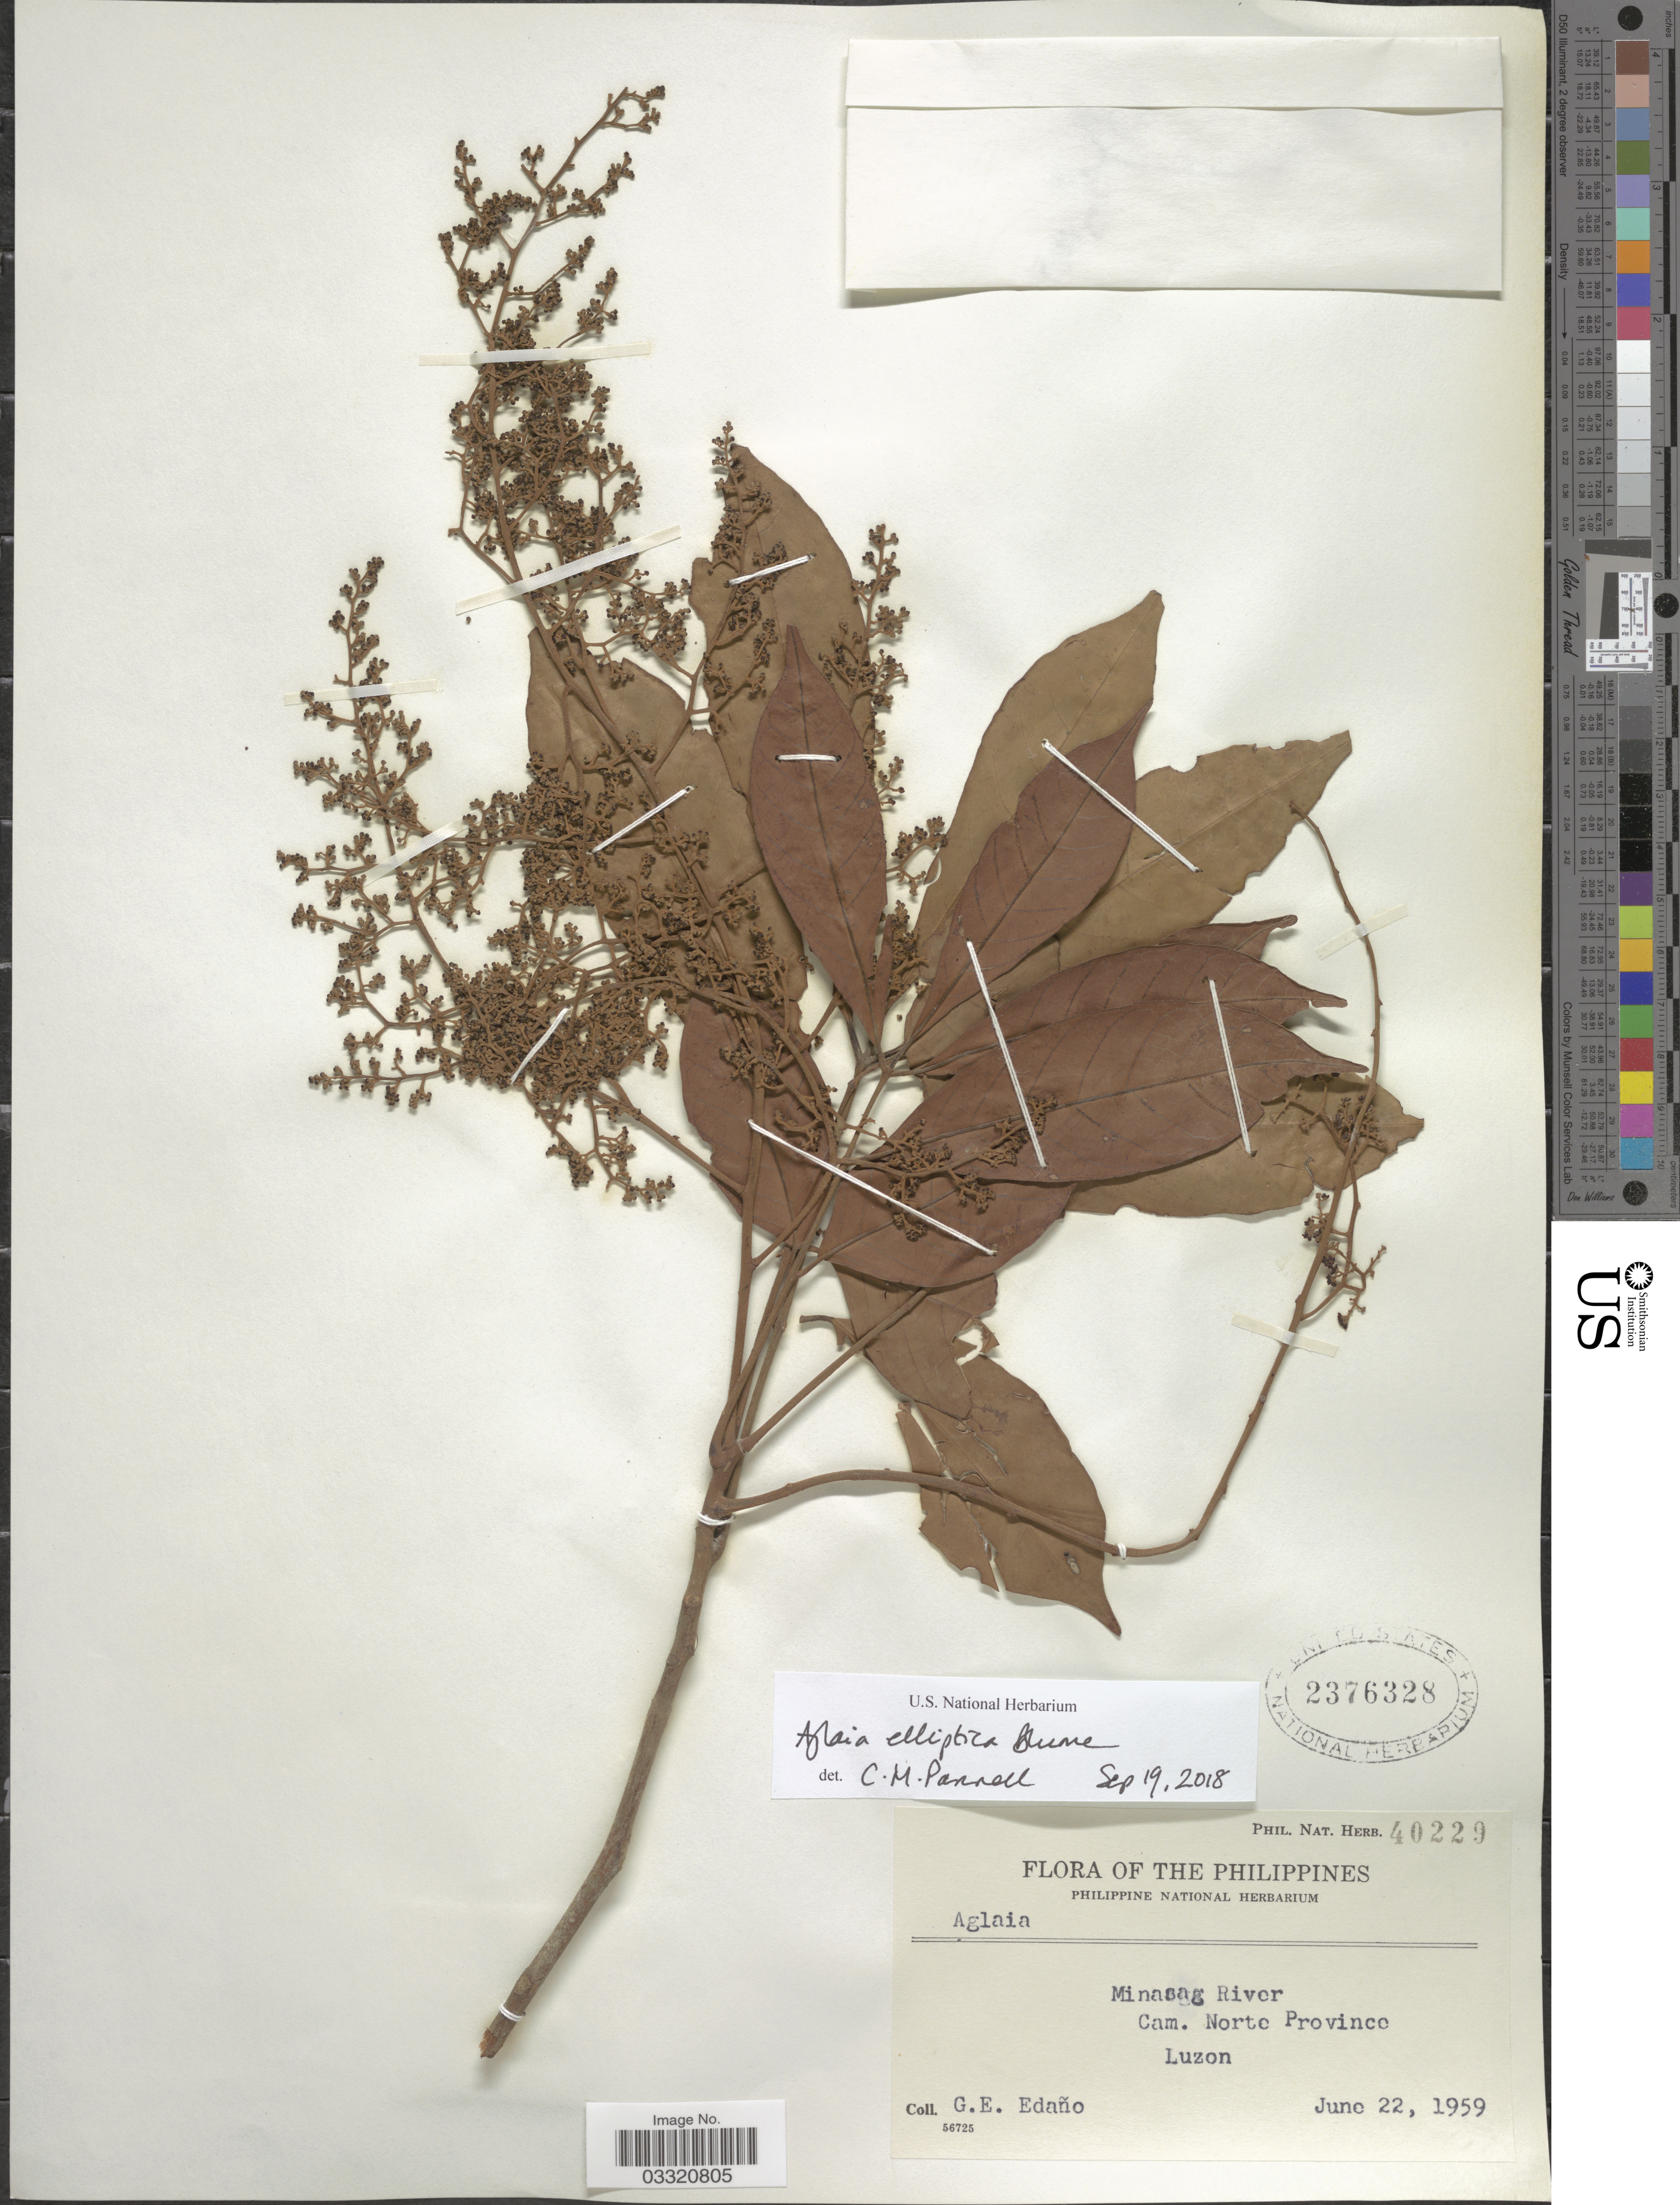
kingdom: Plantae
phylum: Tracheophyta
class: Magnoliopsida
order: Sapindales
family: Meliaceae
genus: Aglaia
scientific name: Aglaia elliptica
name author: Blume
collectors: G. Edaño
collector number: Phil. Nat. Herb. 40229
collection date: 1959-06-22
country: Philippines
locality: Minasag River. Cam. Norte Province. Luzon.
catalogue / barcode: US 2376328